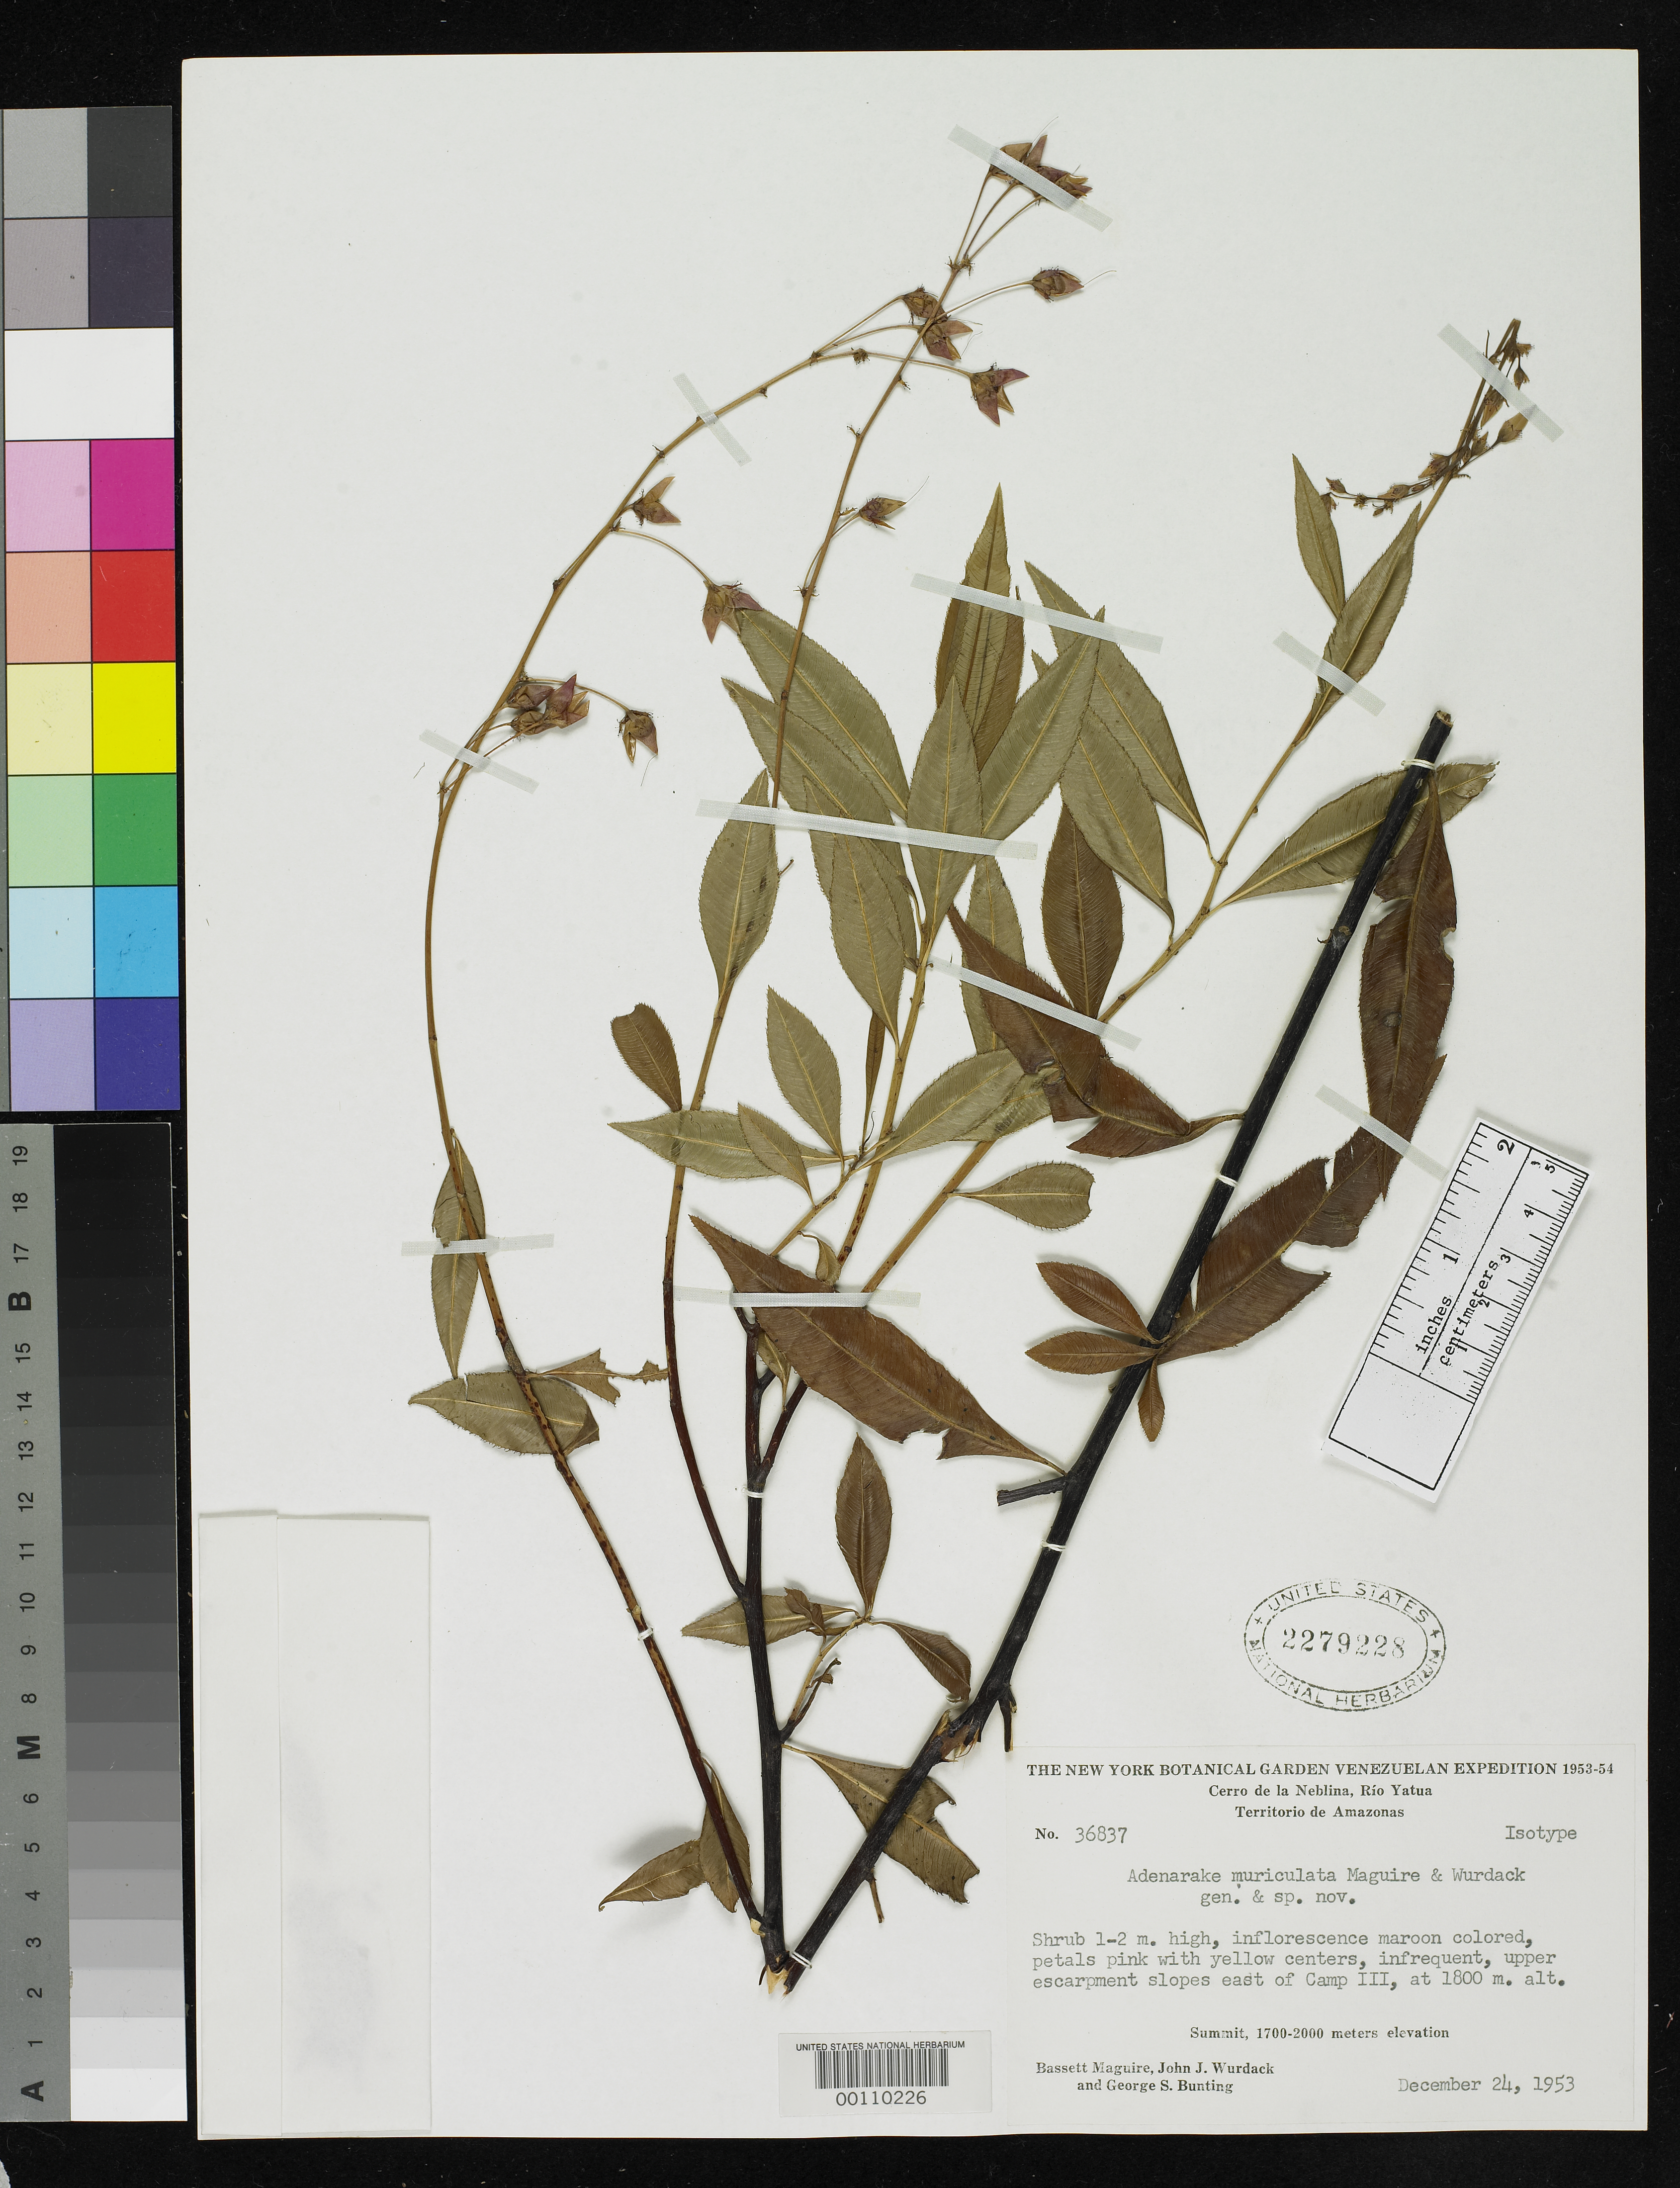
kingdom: Plantae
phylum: Tracheophyta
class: Magnoliopsida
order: Malpighiales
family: Ochnaceae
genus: Adenarake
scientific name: Adenarake muriculata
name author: Maguire & Wurdack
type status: Holotype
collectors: B. Maguire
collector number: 36837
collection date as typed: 24 Dec 1953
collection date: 1953-12-24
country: Venezuela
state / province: Amazonas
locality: Cerro de La Neblina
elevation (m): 1800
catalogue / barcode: US 2279228